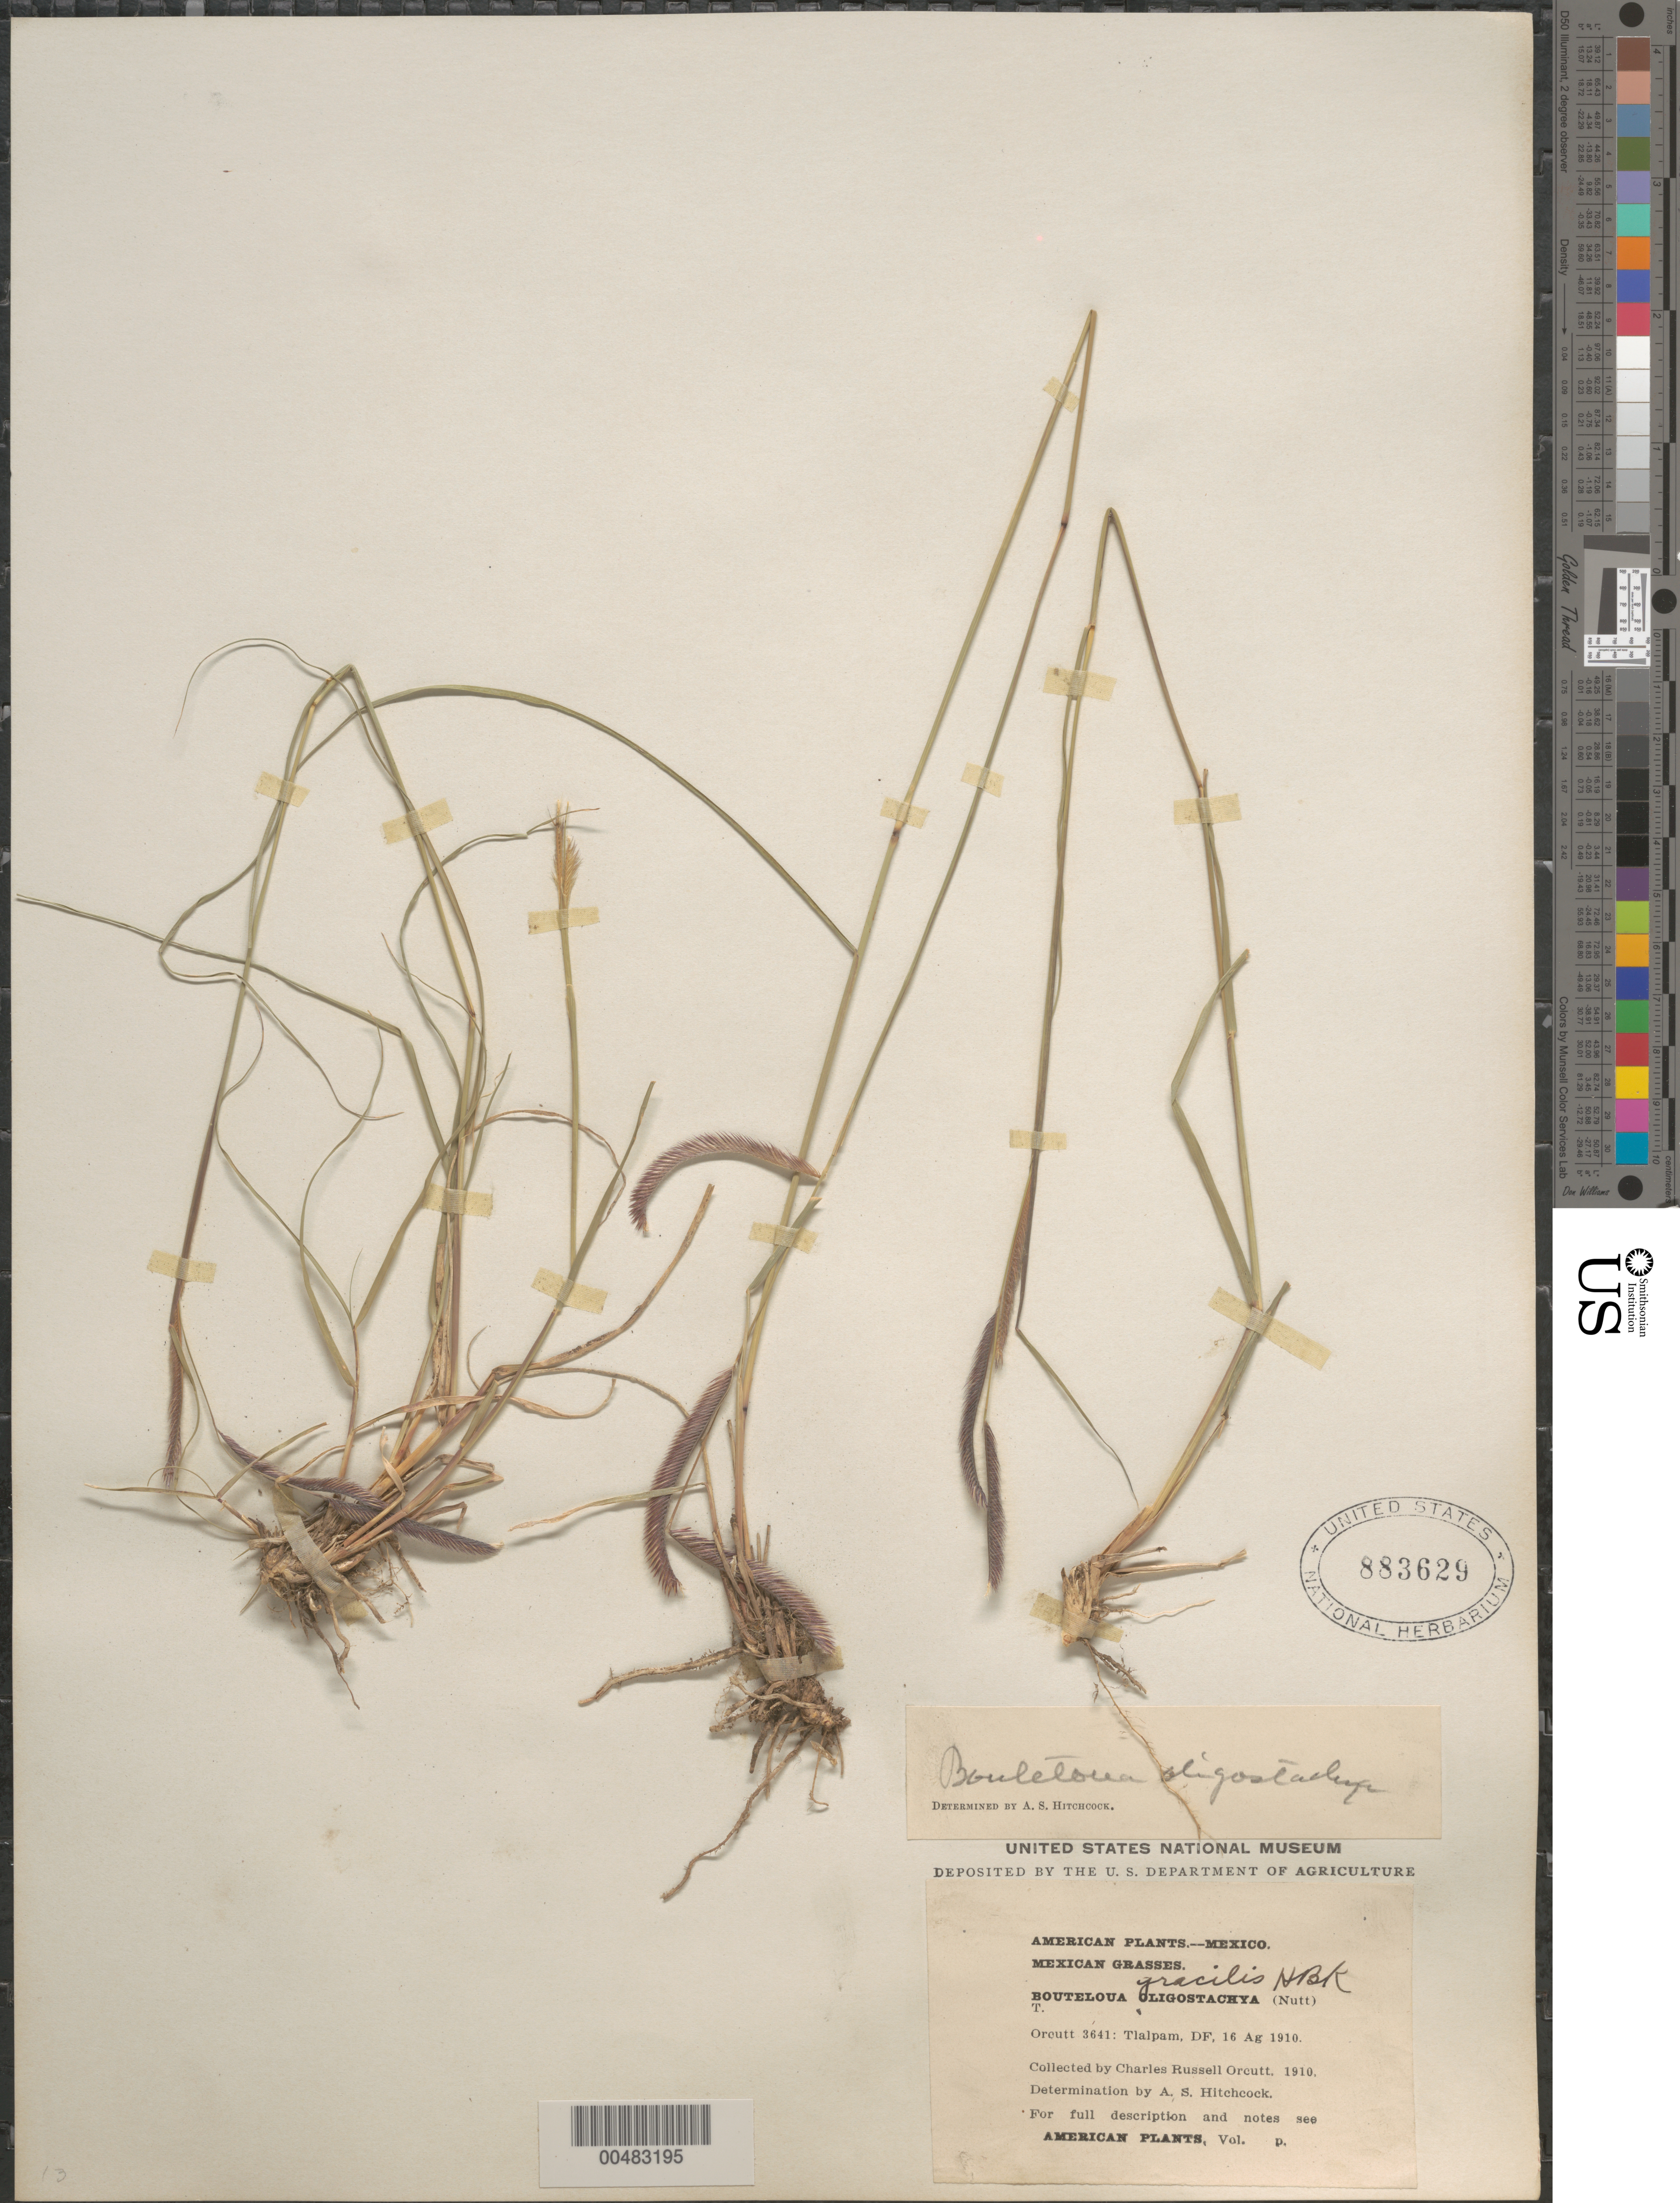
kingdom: Plantae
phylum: Tracheophyta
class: Liliopsida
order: Poales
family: Poaceae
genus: Bouteloua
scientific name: Bouteloua gracilis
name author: (Kunth) Lag. ex Griffiths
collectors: C. R. Orcutt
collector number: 3641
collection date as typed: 16 Aug 1910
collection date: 1910-08-16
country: Mexico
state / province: Distrito Federal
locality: Tlalpam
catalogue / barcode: US 883629